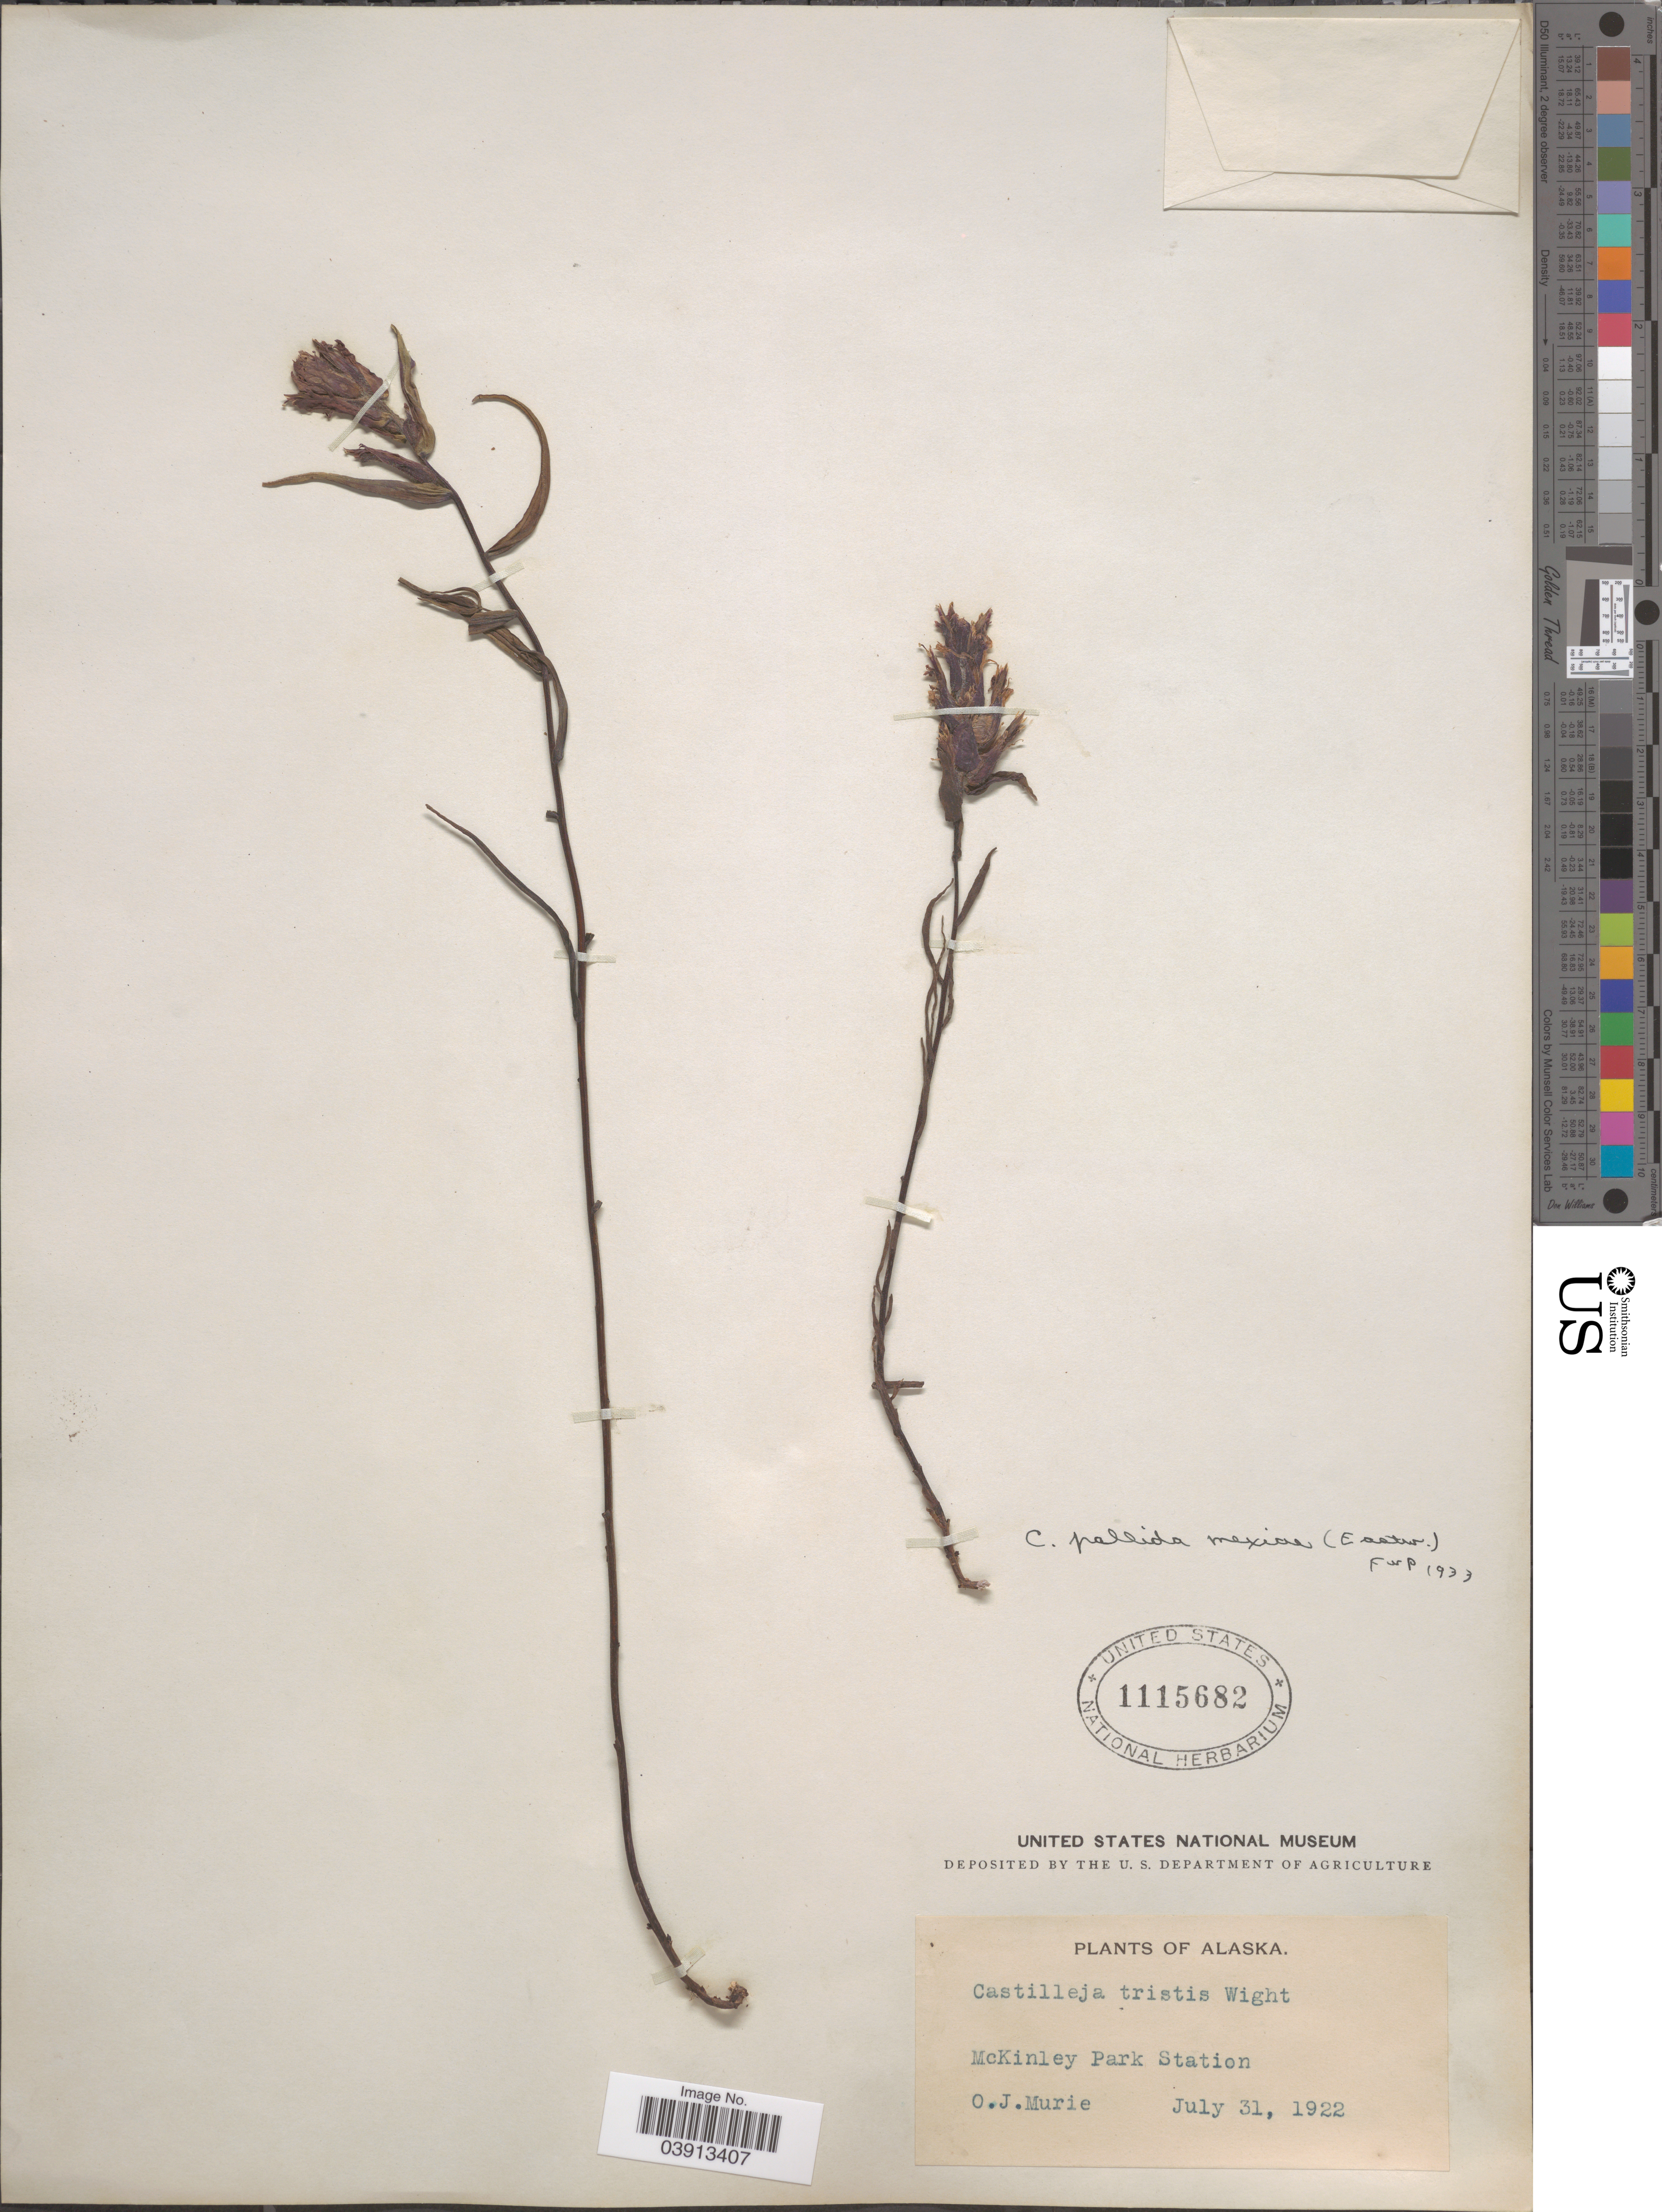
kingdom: Plantae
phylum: Tracheophyta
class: Magnoliopsida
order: Lamiales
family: Orobanchaceae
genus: Castilleja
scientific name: Castilleja pallida subsp. mexiae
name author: Pennell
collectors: O. Murie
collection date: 1922-07-31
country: United States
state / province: Alaska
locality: McKinley Park Station.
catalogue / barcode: US 1115682